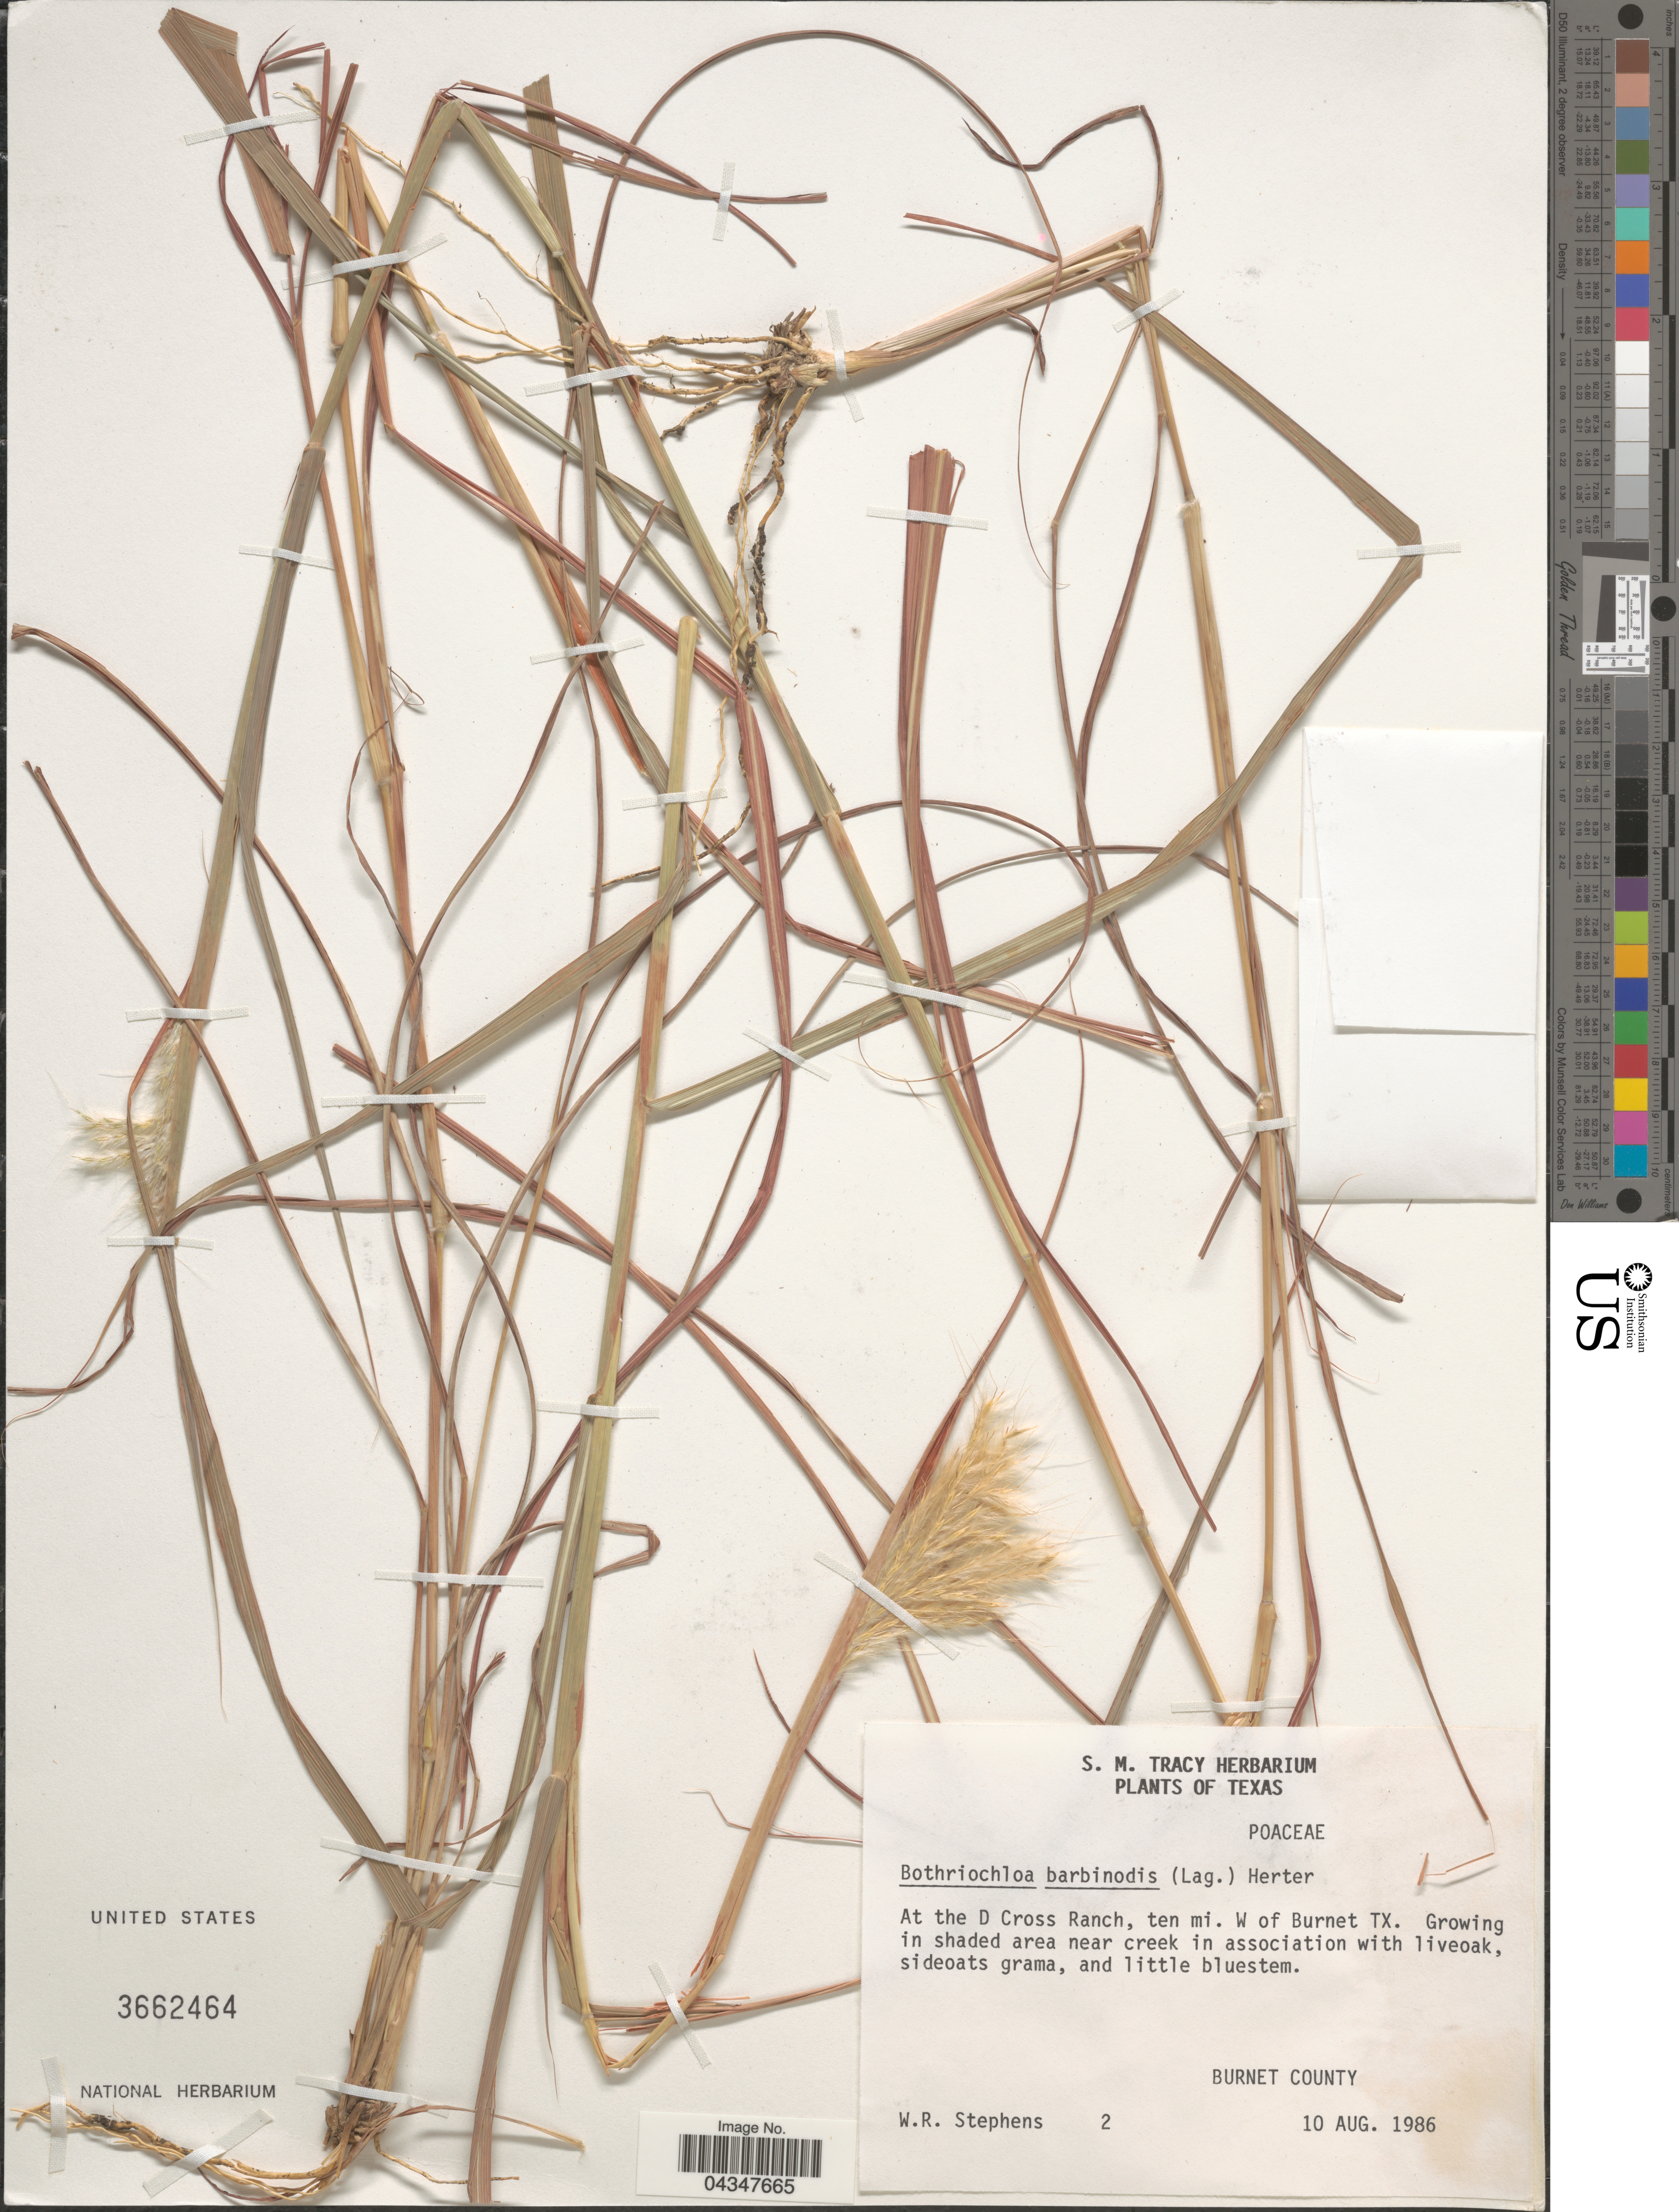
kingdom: Plantae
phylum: Tracheophyta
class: Liliopsida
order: Poales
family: Poaceae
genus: Bothriochloa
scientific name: Bothriochloa barbinodis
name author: (Lag.) Herter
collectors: W. Stephens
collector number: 2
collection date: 1986-08-10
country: United States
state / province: Texas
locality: At the D Cross Ranch, ten mi. W of Burnet TX. Burnet County.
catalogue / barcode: US 3662464